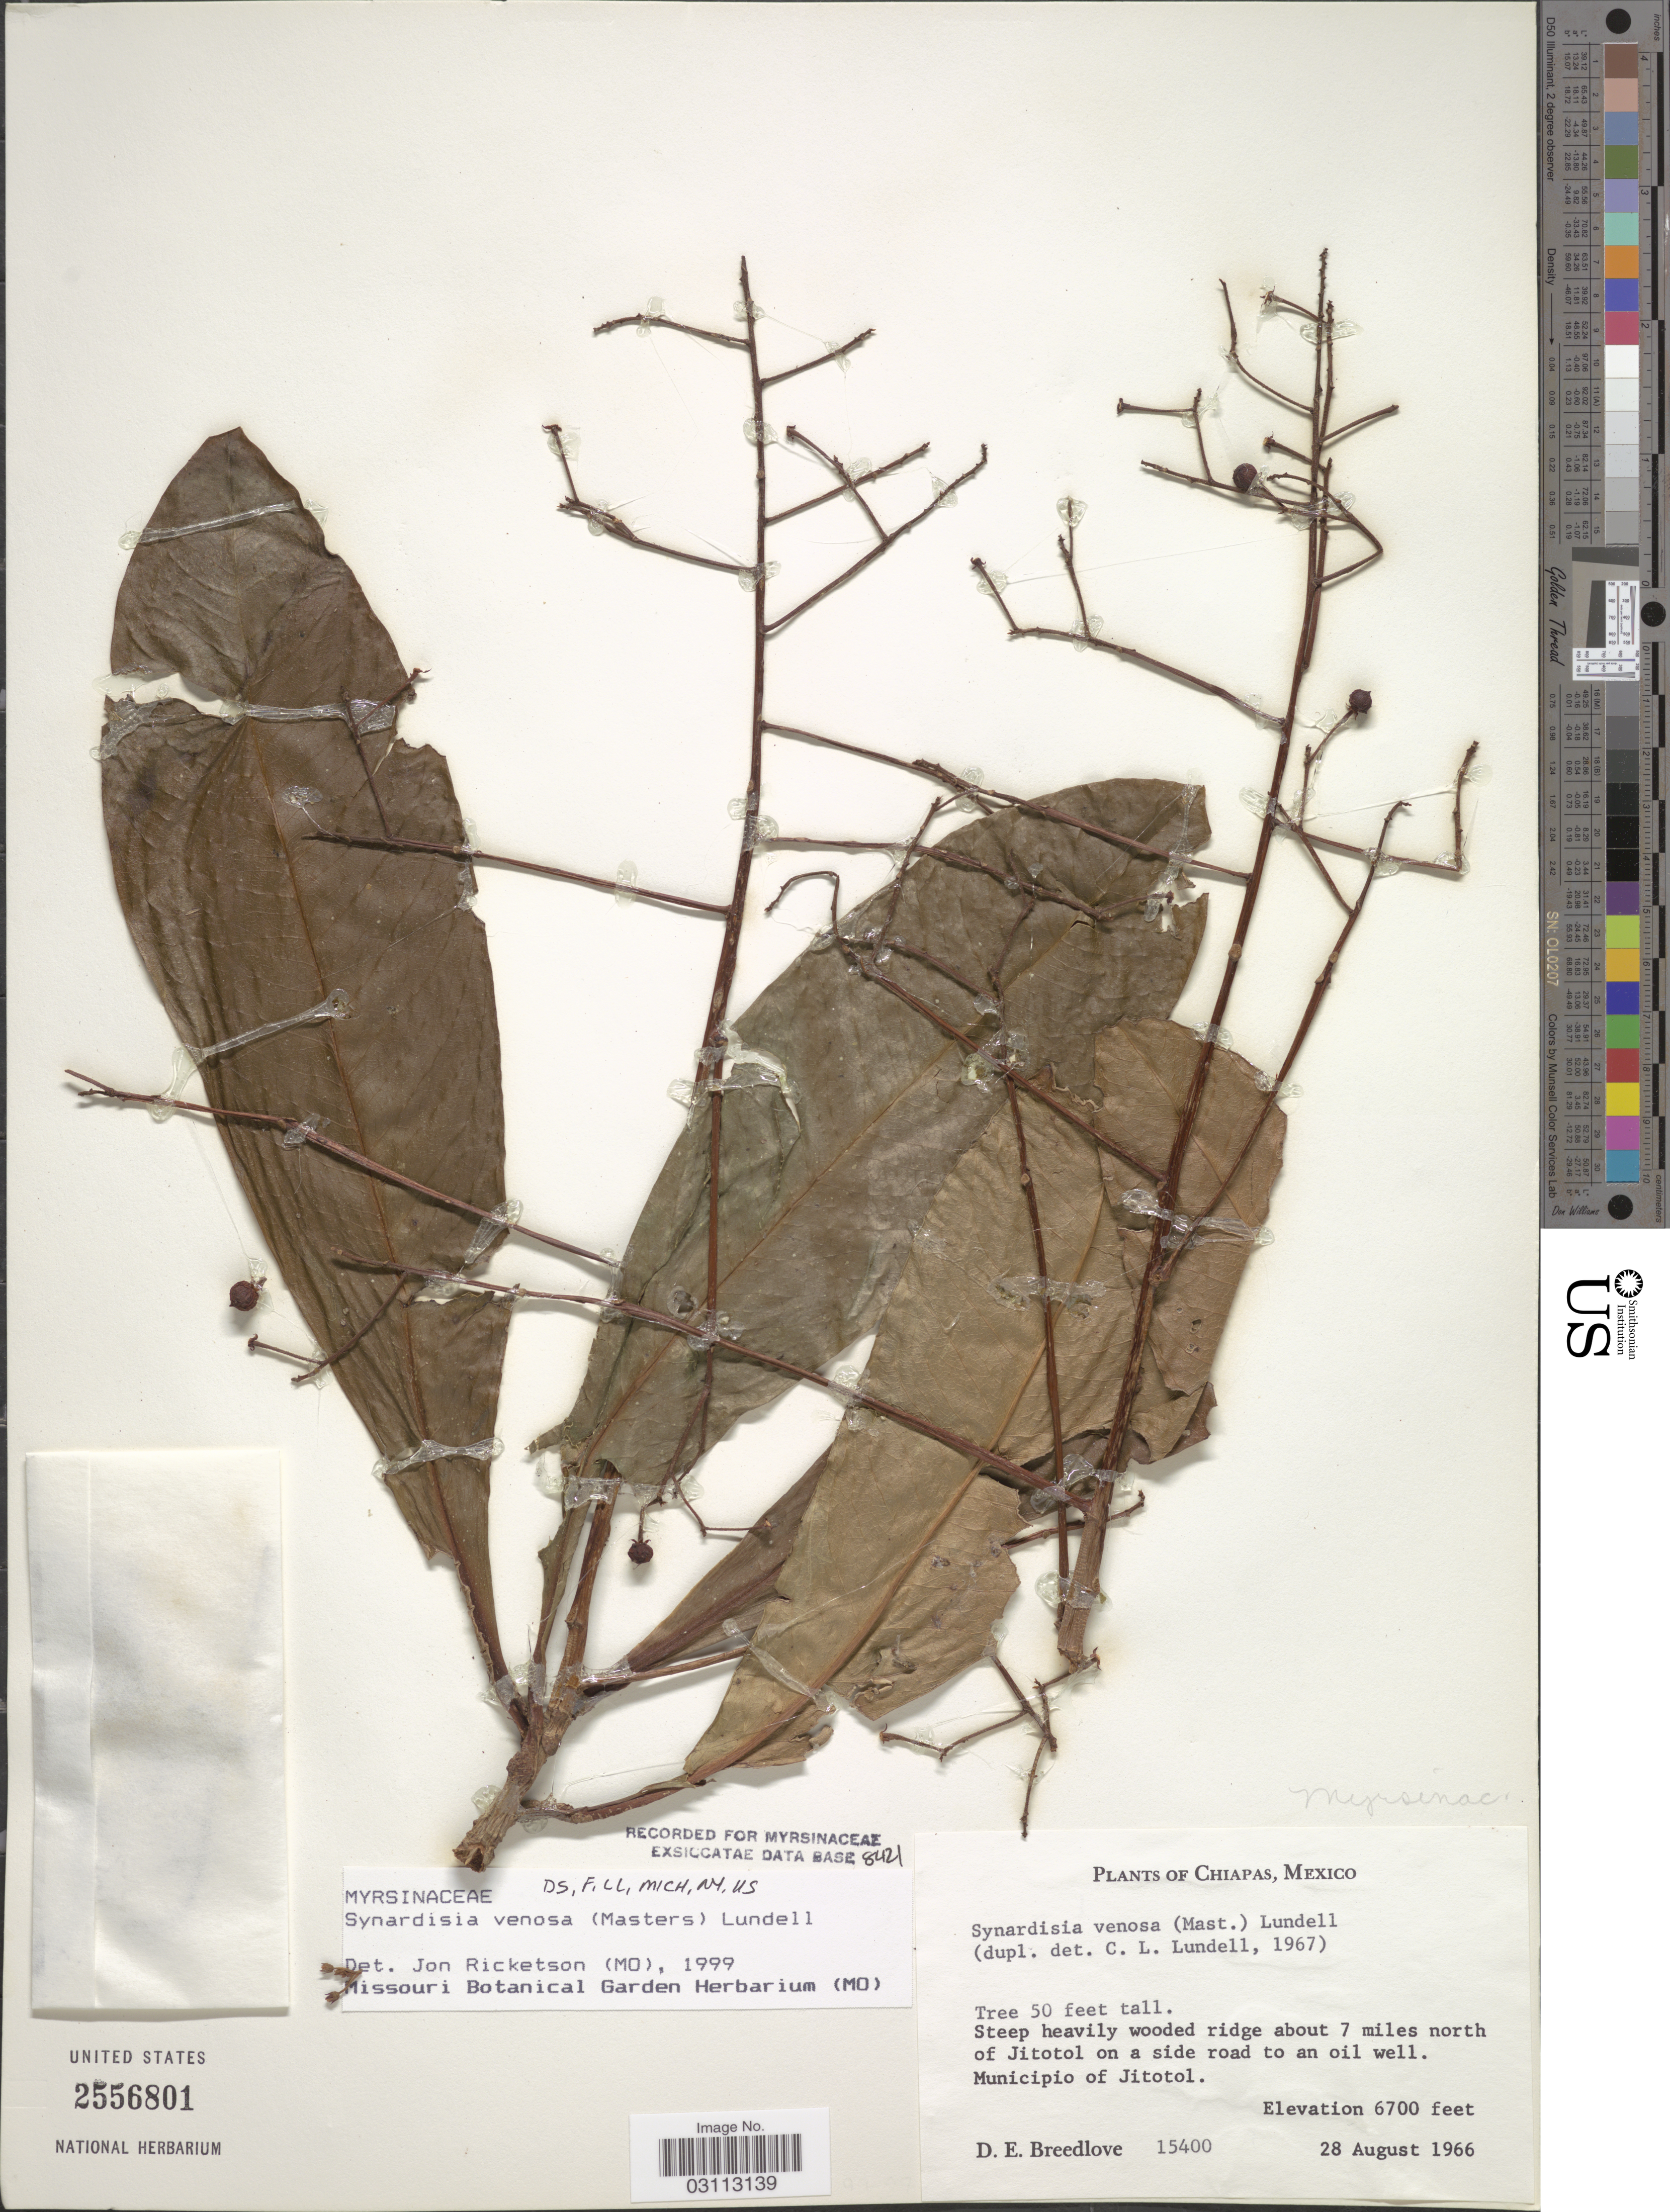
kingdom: Plantae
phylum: Tracheophyta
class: Magnoliopsida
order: Ericales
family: Primulaceae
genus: Synardisia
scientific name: Synardisia venosa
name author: (Mast.) Lundell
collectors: D. E. Breedlove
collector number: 15400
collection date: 1966-08-28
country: Mexico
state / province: Chiapas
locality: Steep heavily wooded ridge about 7 miles north of Jitotol on a side road to an oil well. Municipio of Jitotol.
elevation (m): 2042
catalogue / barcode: US 2556801